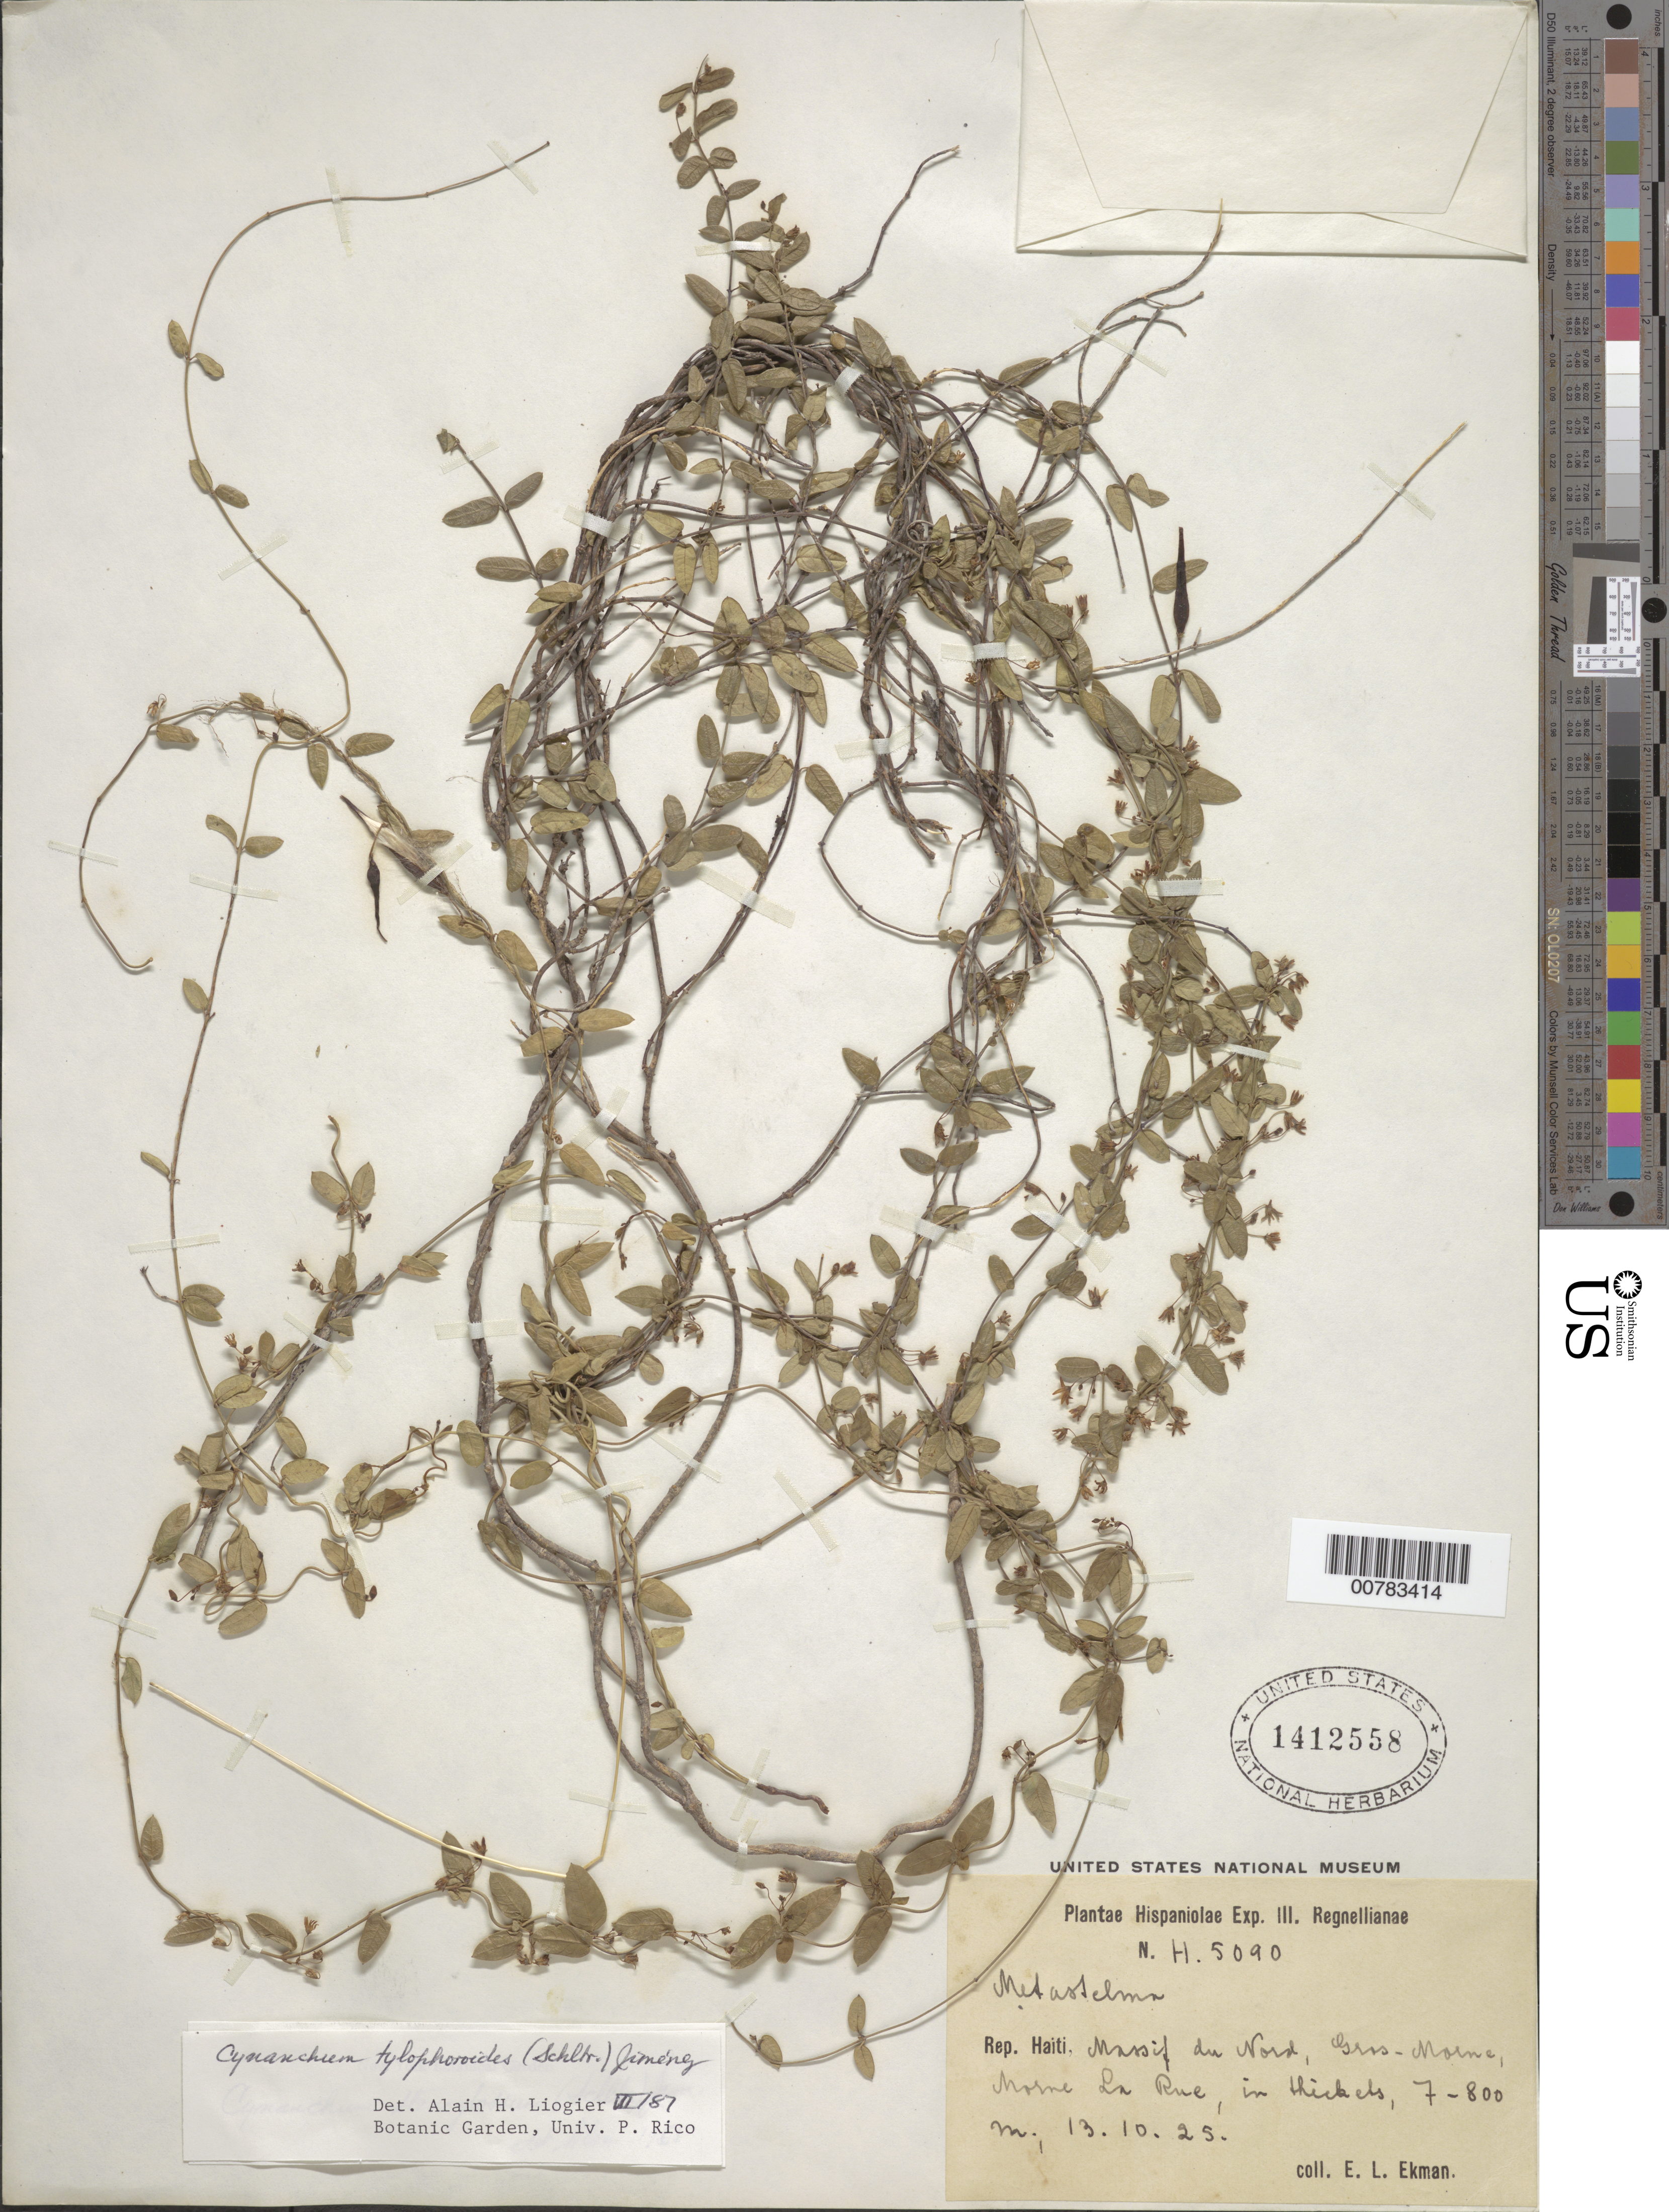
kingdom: Plantae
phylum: Tracheophyta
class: Magnoliopsida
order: Gentianales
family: Apocynaceae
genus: Metastelma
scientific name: Metastelma tylophoroides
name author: Schltr.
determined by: Liogier, Alain H.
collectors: E. L. Ekman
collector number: H 5090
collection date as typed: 13 Oct 1925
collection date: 1925-10-13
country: Haiti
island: Hispaniola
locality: Massif du Nord, Gros Morne, Morne La Rue.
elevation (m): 700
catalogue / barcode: US 1412558